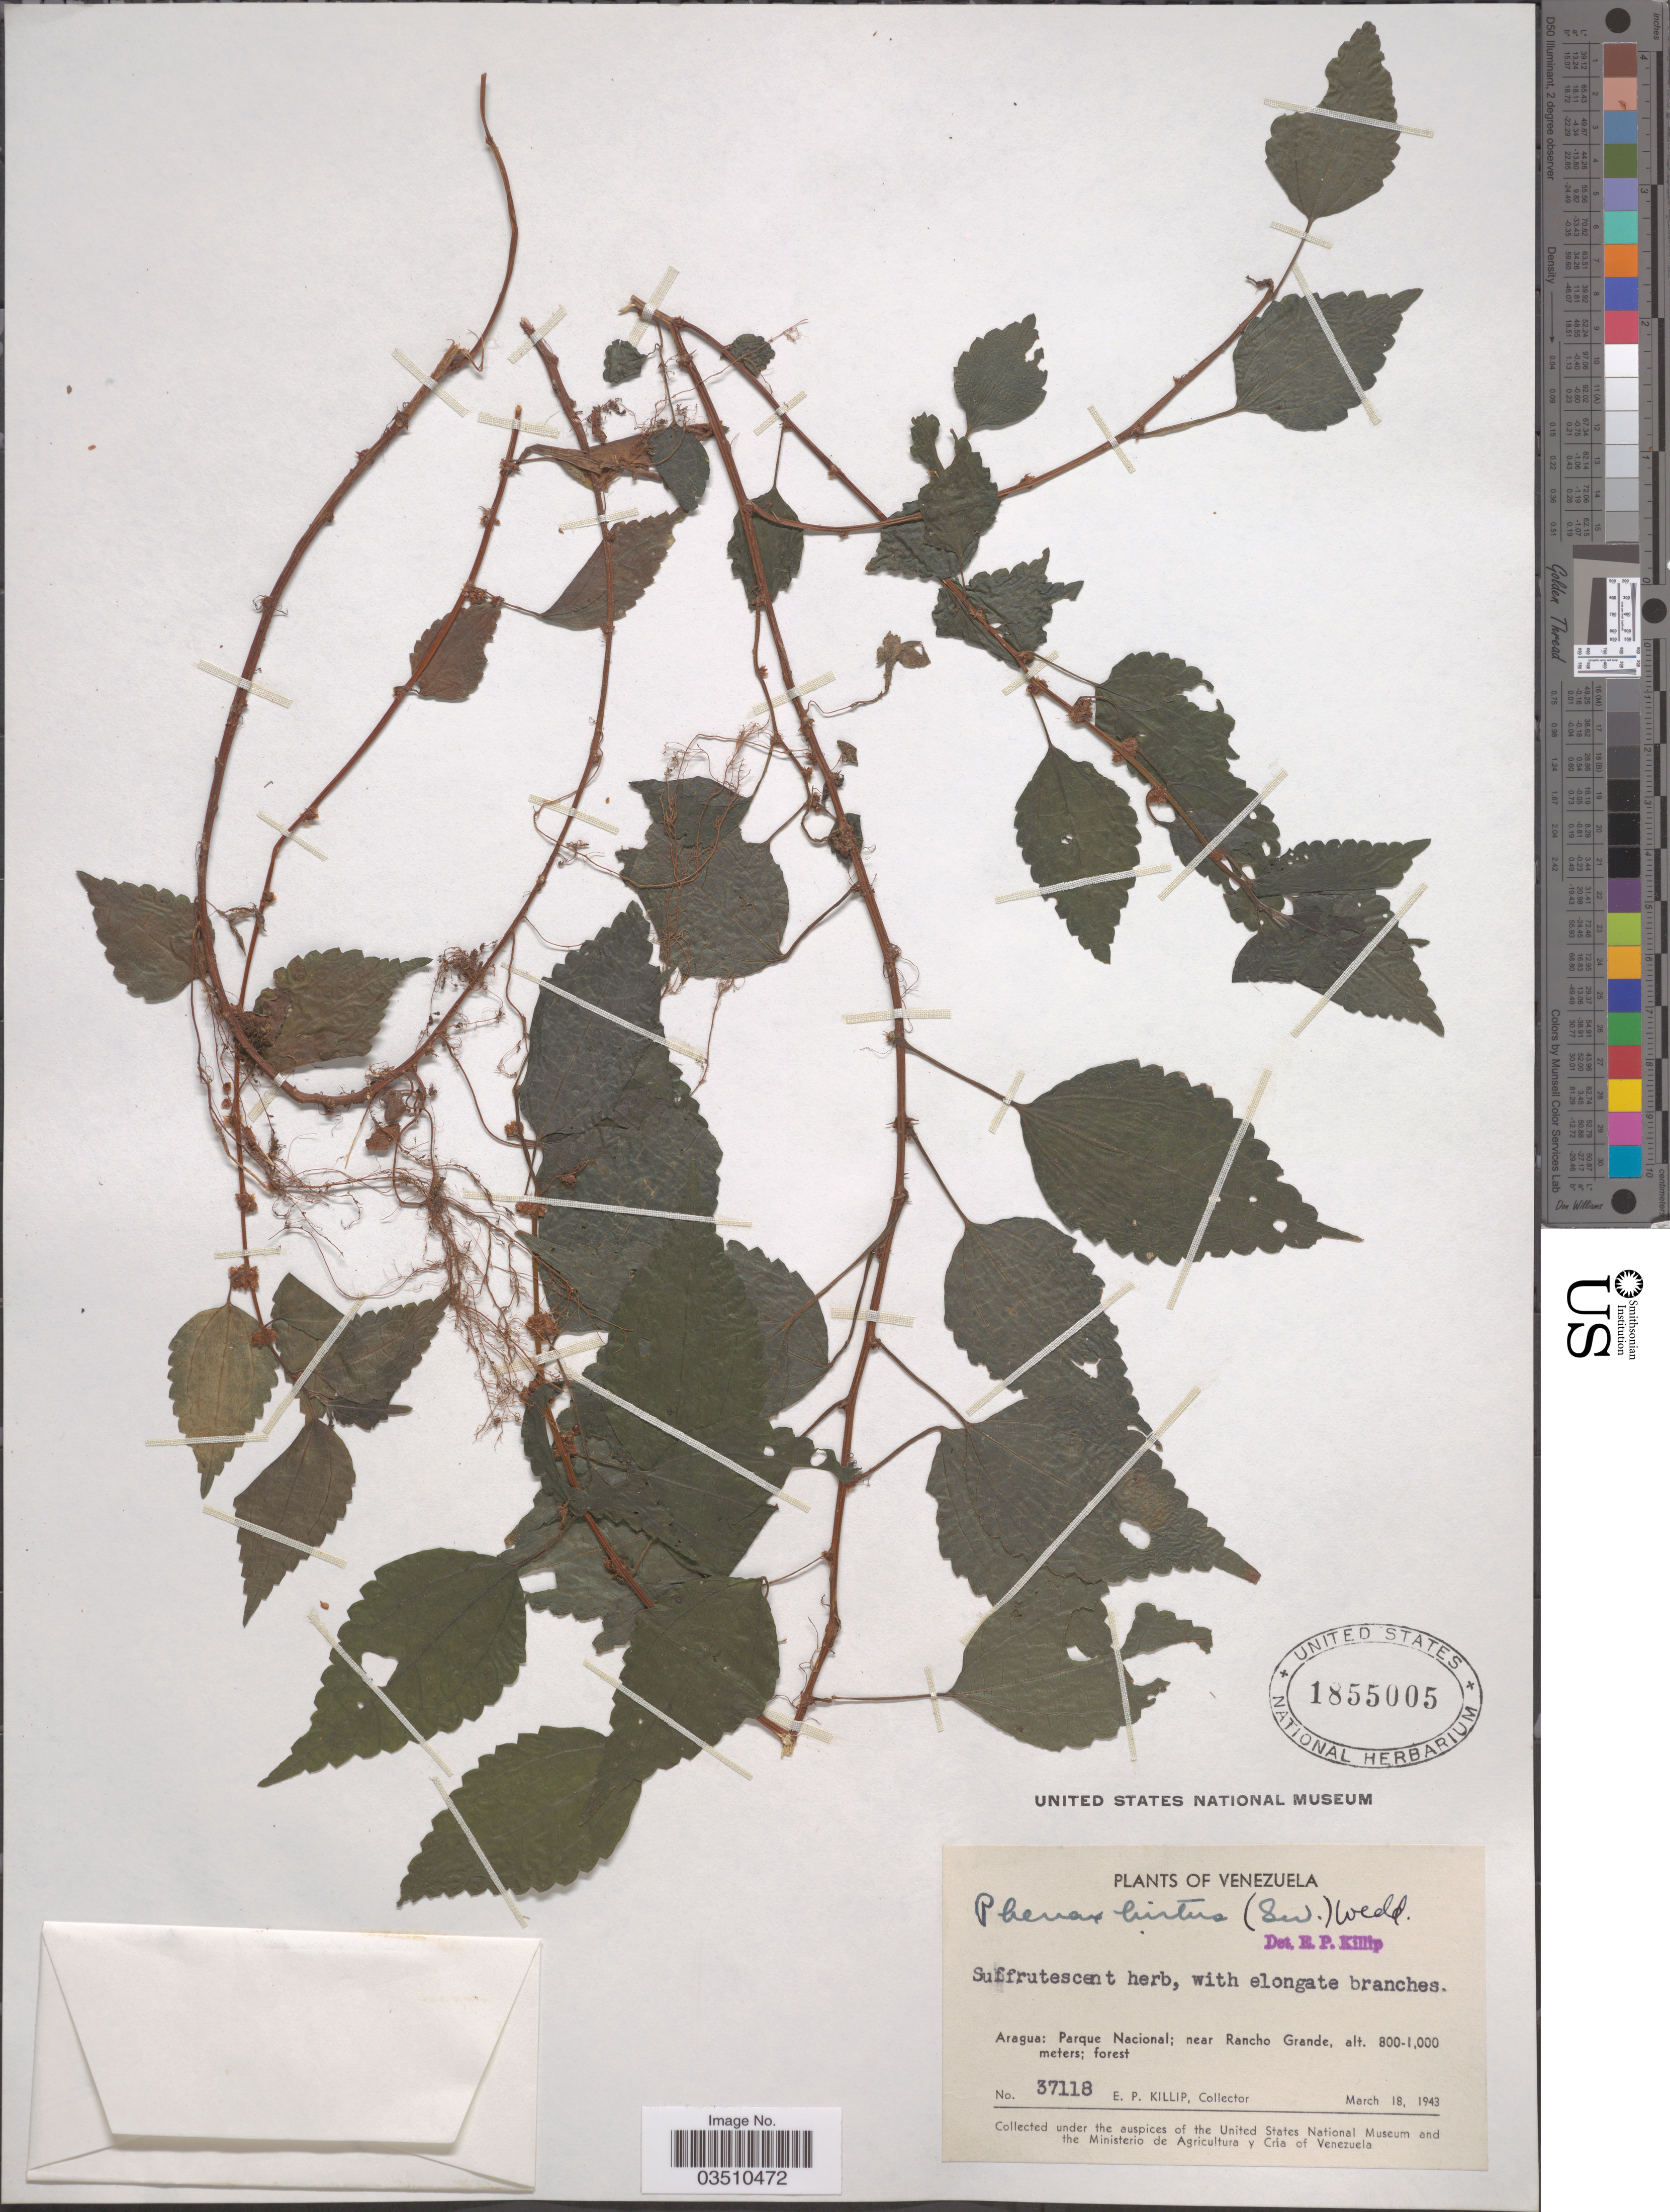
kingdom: Plantae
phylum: Tracheophyta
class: Magnoliopsida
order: Rosales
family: Urticaceae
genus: Phenax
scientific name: Phenax hirtus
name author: (Sw.) Wedd.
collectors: E. P. Killip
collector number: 37118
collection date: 1943-03-18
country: Venezuela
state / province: Aragua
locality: Parque Nacional; near Rancho Grande.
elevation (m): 800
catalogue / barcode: US 1855005